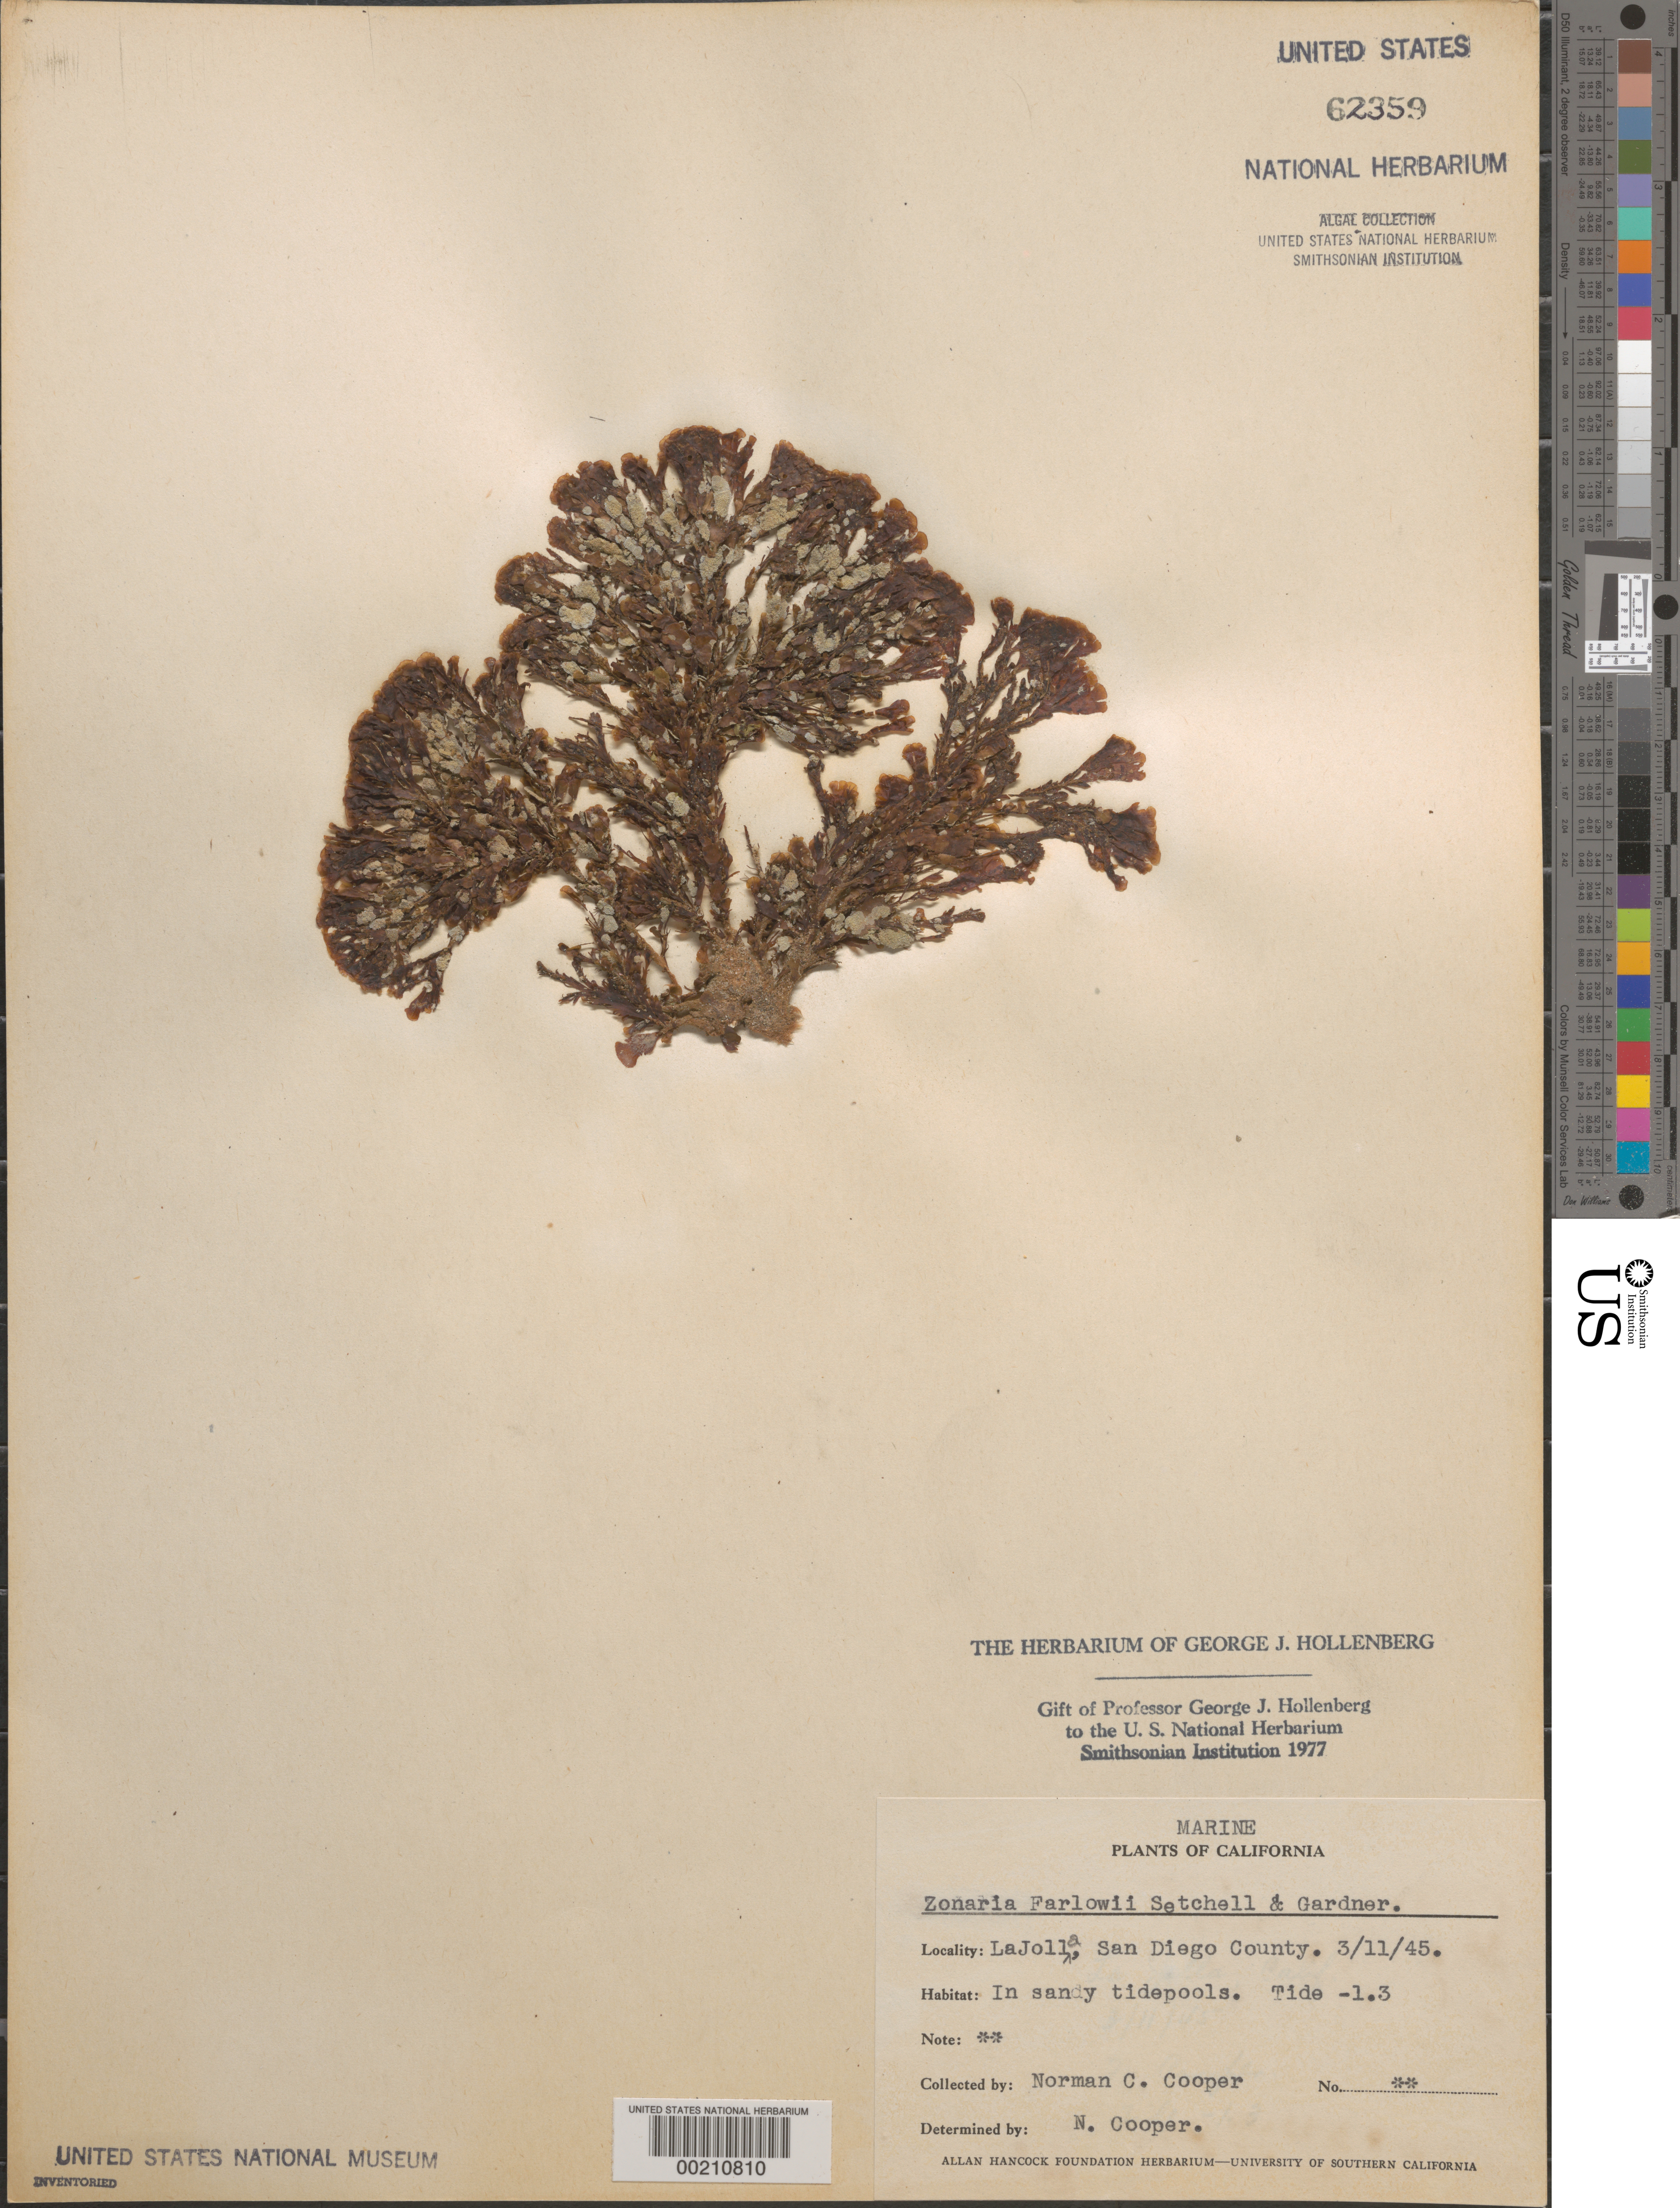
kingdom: Chromista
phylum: Ochrophyta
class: Phaeophyceae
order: Dictyotales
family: Dictyotaceae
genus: Zonaria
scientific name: Zonaria farlowii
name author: Setch. & N.L. Gardner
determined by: Cooper, N. C.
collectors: N. Cooper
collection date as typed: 11 Mar 1945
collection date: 1945-03-11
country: United States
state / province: California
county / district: San Diego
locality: La Jolla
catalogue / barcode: US 62359